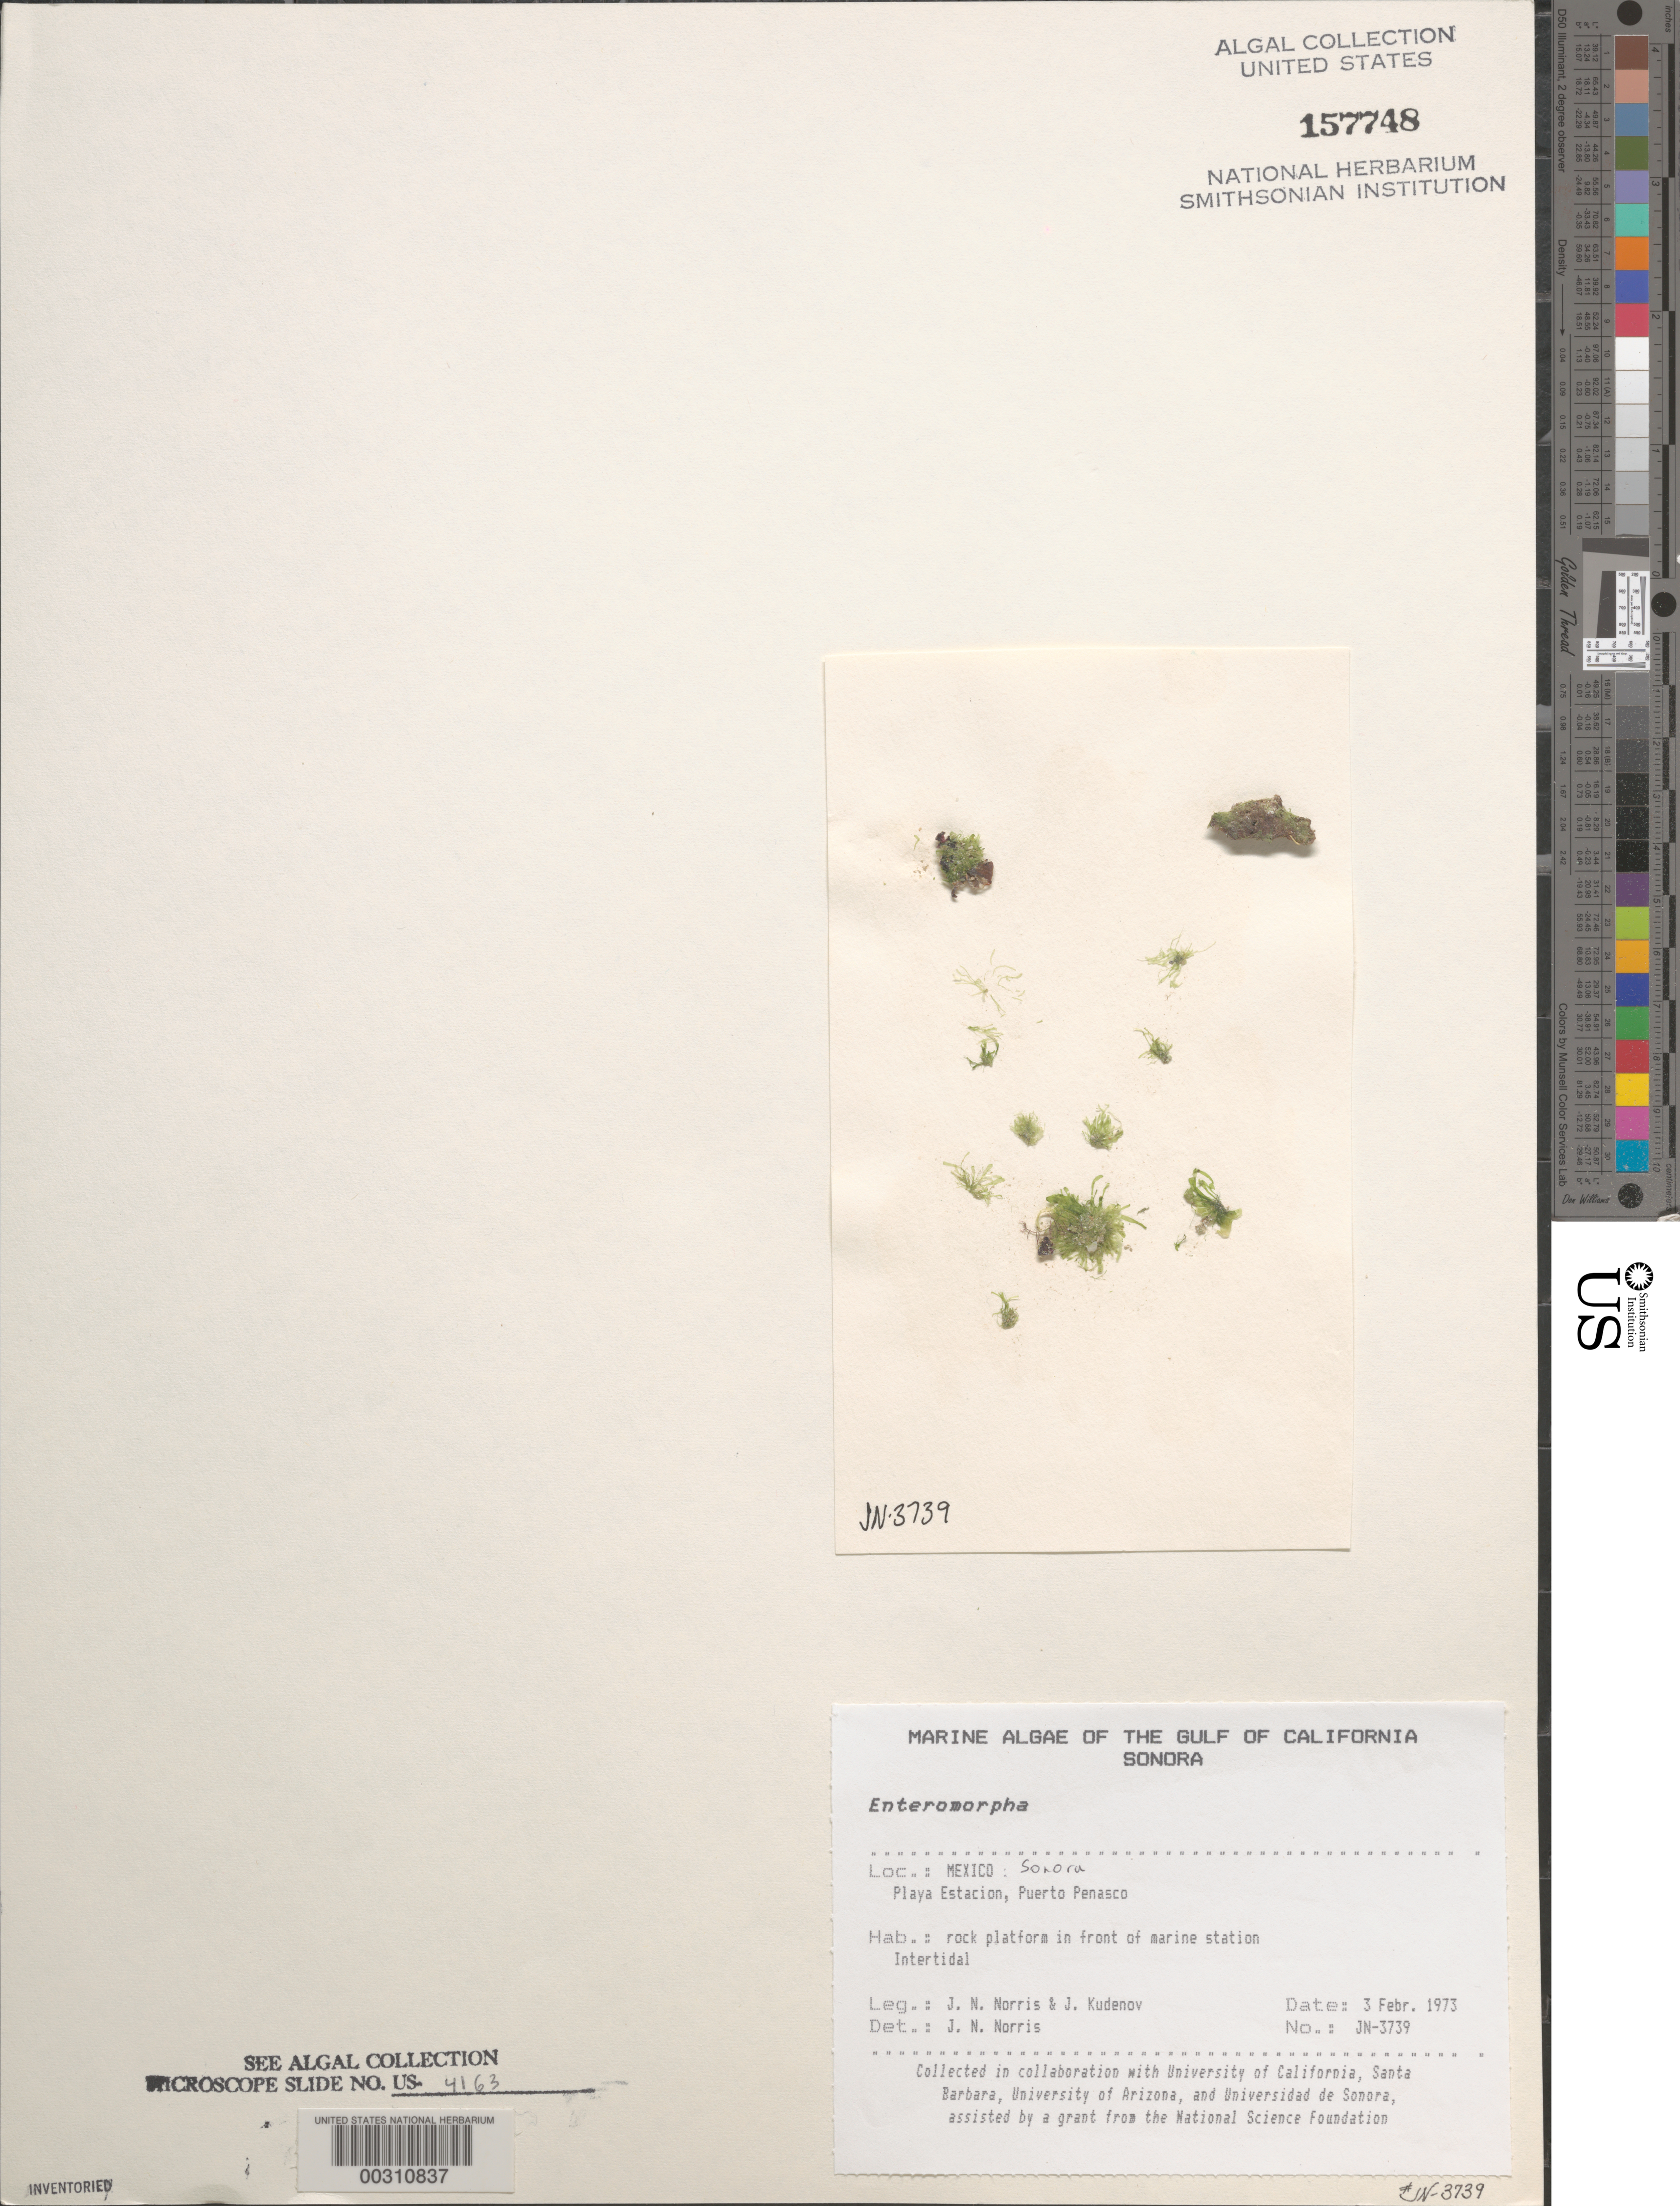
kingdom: Plantae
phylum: Chlorophyta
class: Ulvophyceae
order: Ulvales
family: Ulvaceae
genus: Ulva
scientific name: Ulva sp.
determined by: Algae name updating Project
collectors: J. N. Norris & J. Kudenov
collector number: JN-3739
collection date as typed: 03 Feb 1973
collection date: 1973-02-03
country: Mexico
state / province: Sonora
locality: Playa Estacion, Puerto Penasco, marine laboratory shore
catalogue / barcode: US 157748